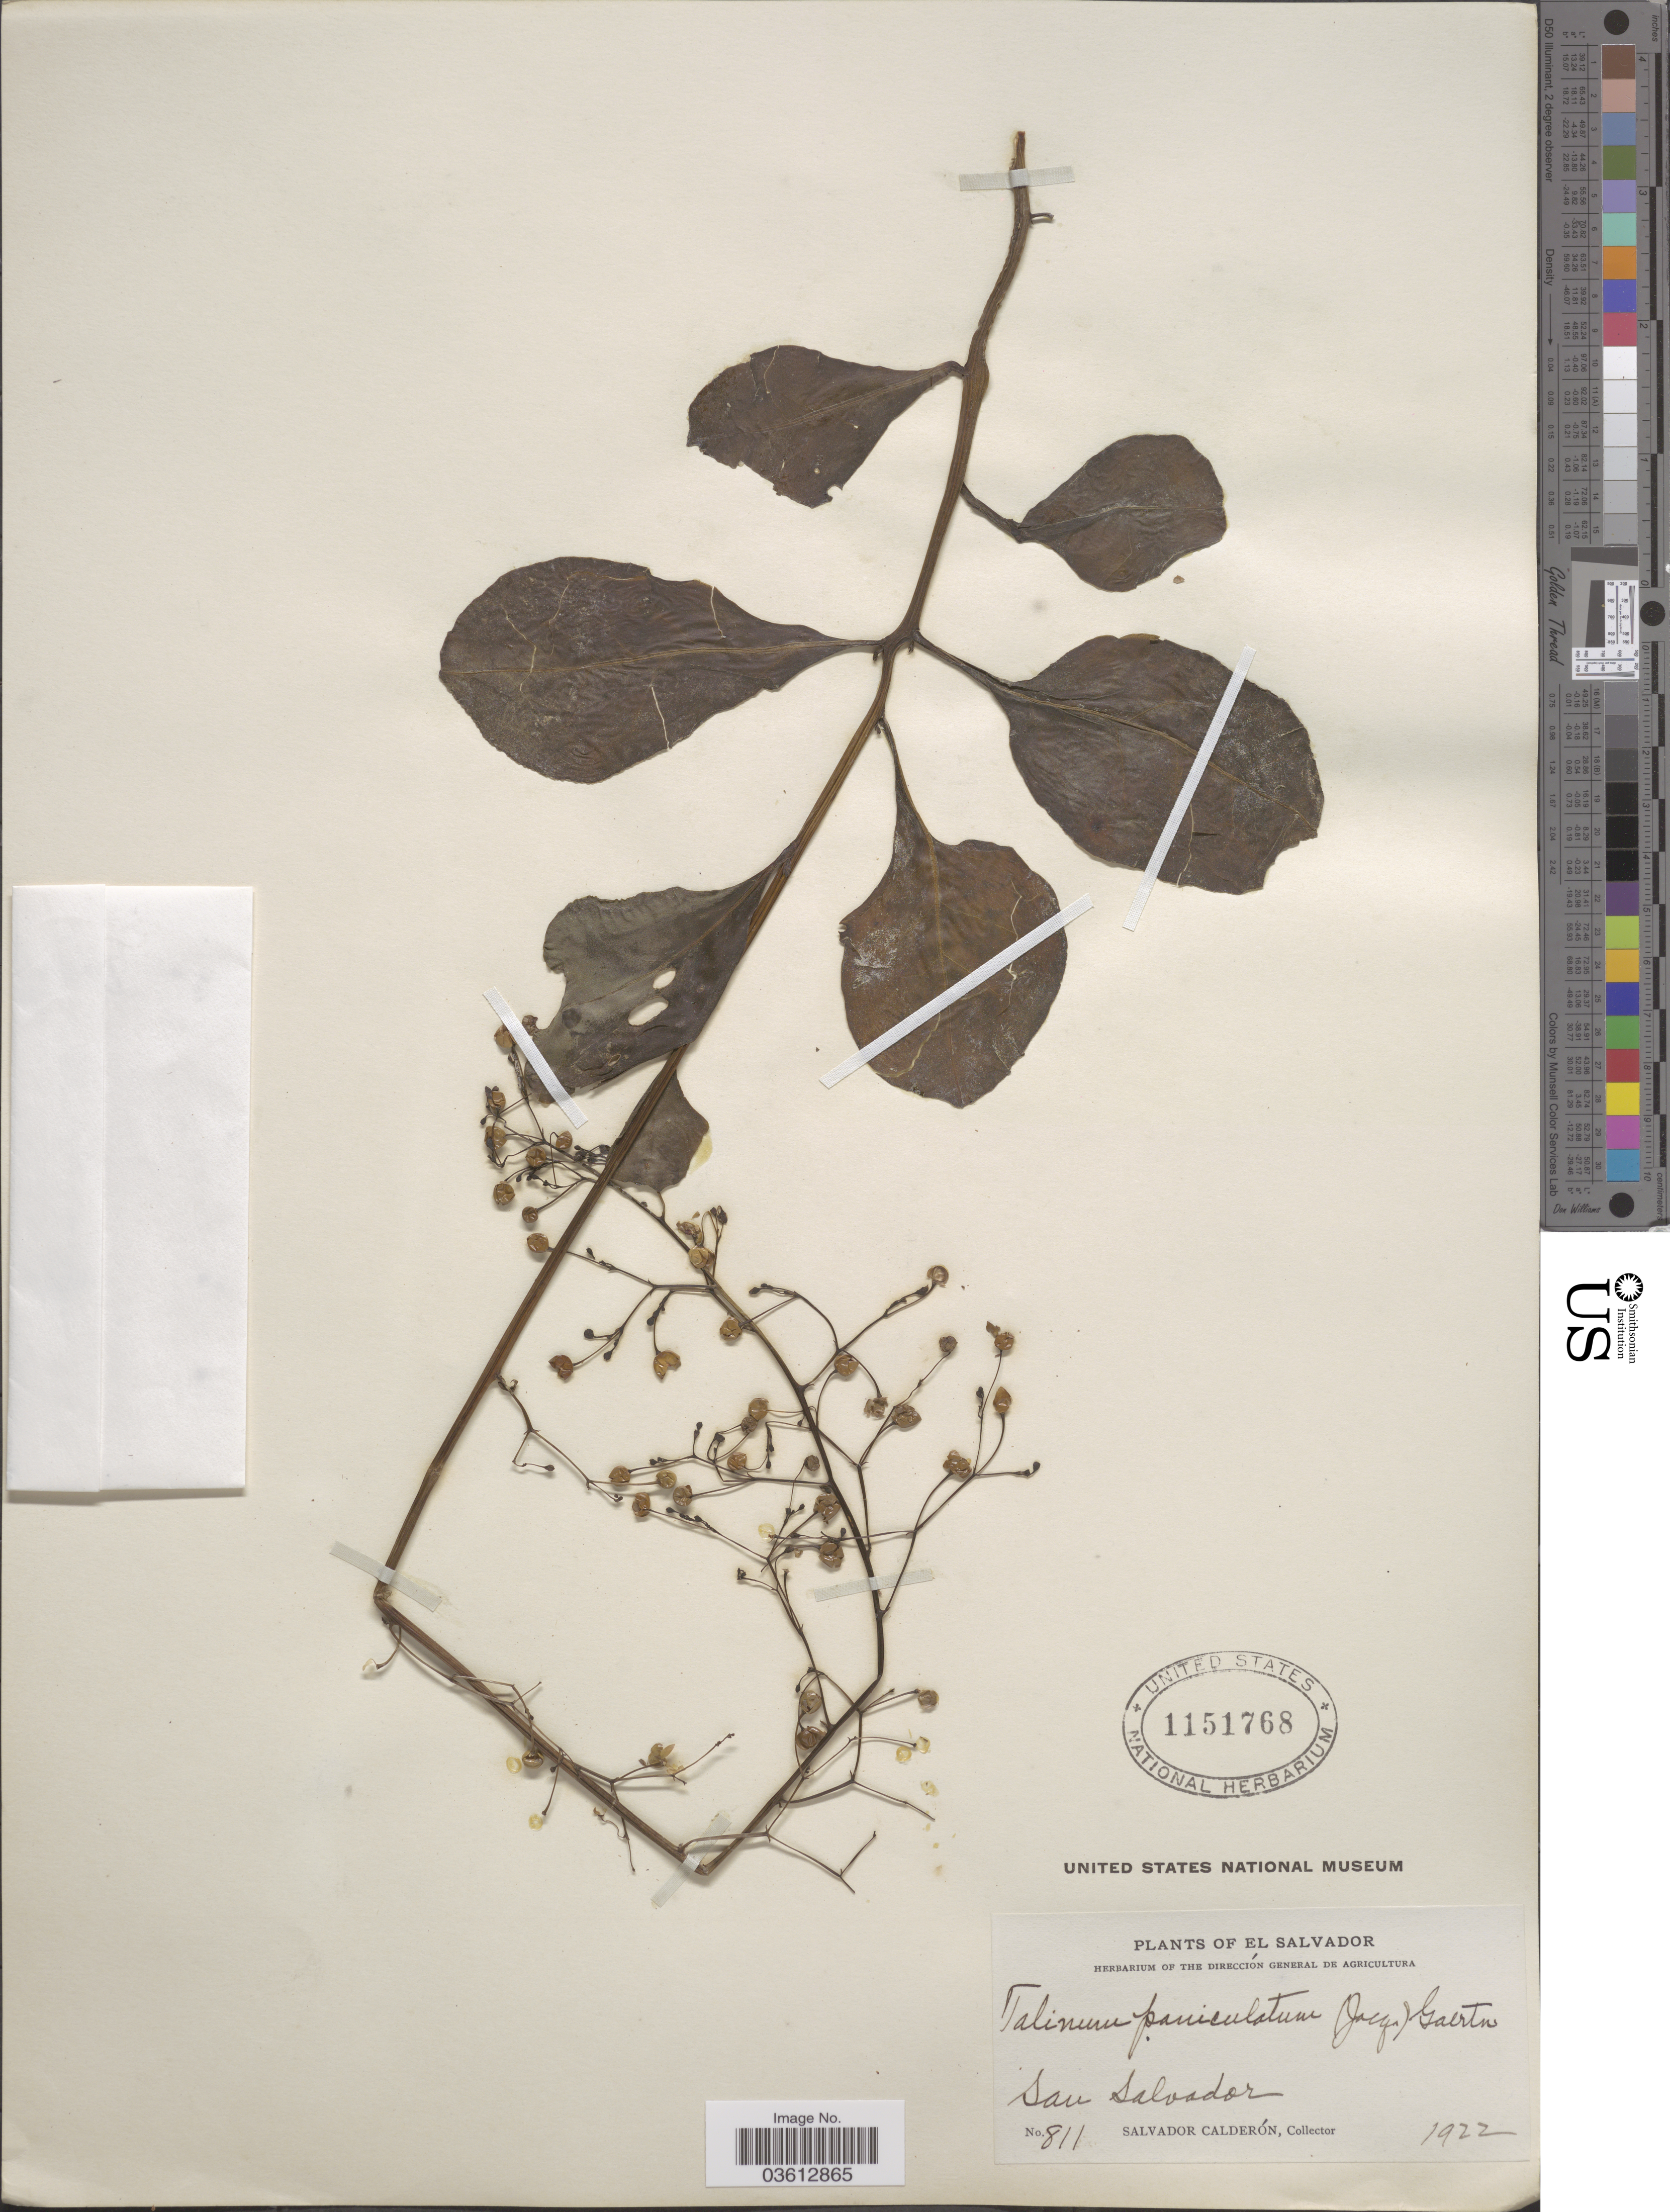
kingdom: Plantae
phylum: Tracheophyta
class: Magnoliopsida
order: Caryophyllales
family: Talinaceae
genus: Talinum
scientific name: Talinum paniculatum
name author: (Jacq.) Gaertn.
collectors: S. Calderón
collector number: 811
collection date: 1922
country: El Salvador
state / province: San Salvador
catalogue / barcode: US 1151768